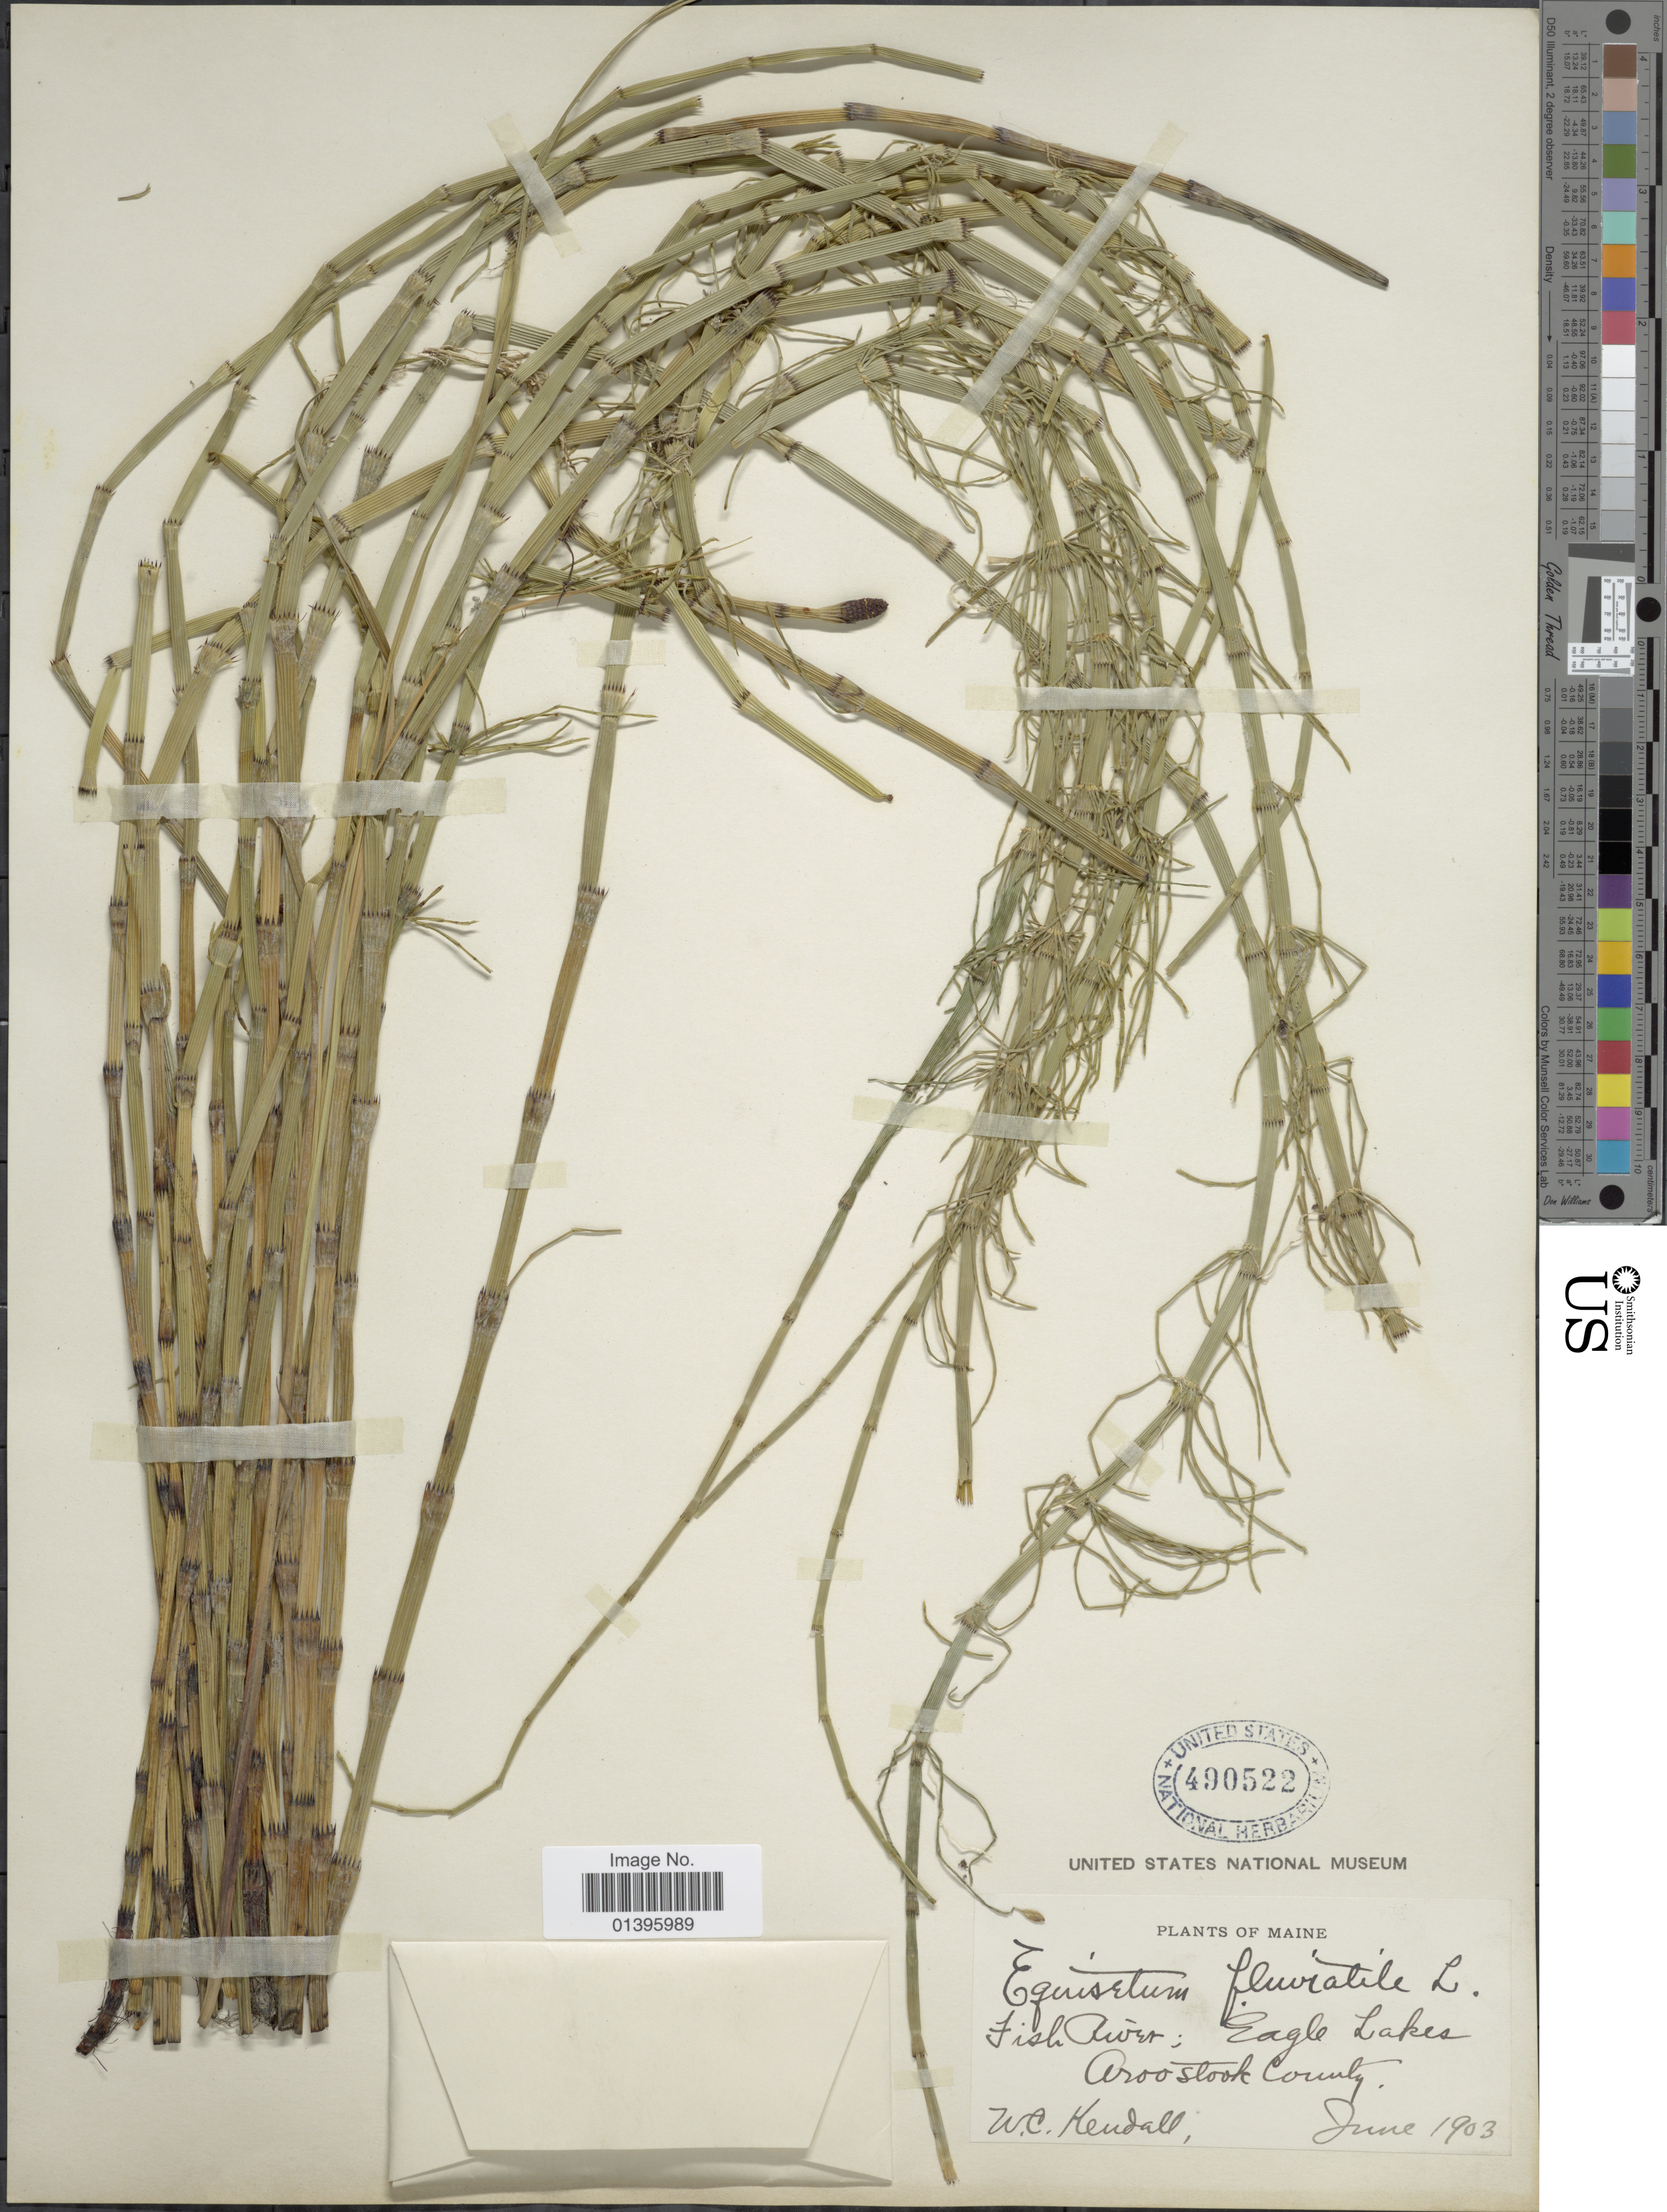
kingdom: Plantae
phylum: Tracheophyta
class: Polypodiopsida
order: Equisetales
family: Equisetaceae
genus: Equisetum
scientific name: Equisetum fluviatile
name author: L.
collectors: W. Kendall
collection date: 1903-06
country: United States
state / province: Maine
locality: Fish River; Eagle Lakes, Aroostook County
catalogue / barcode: US 490522